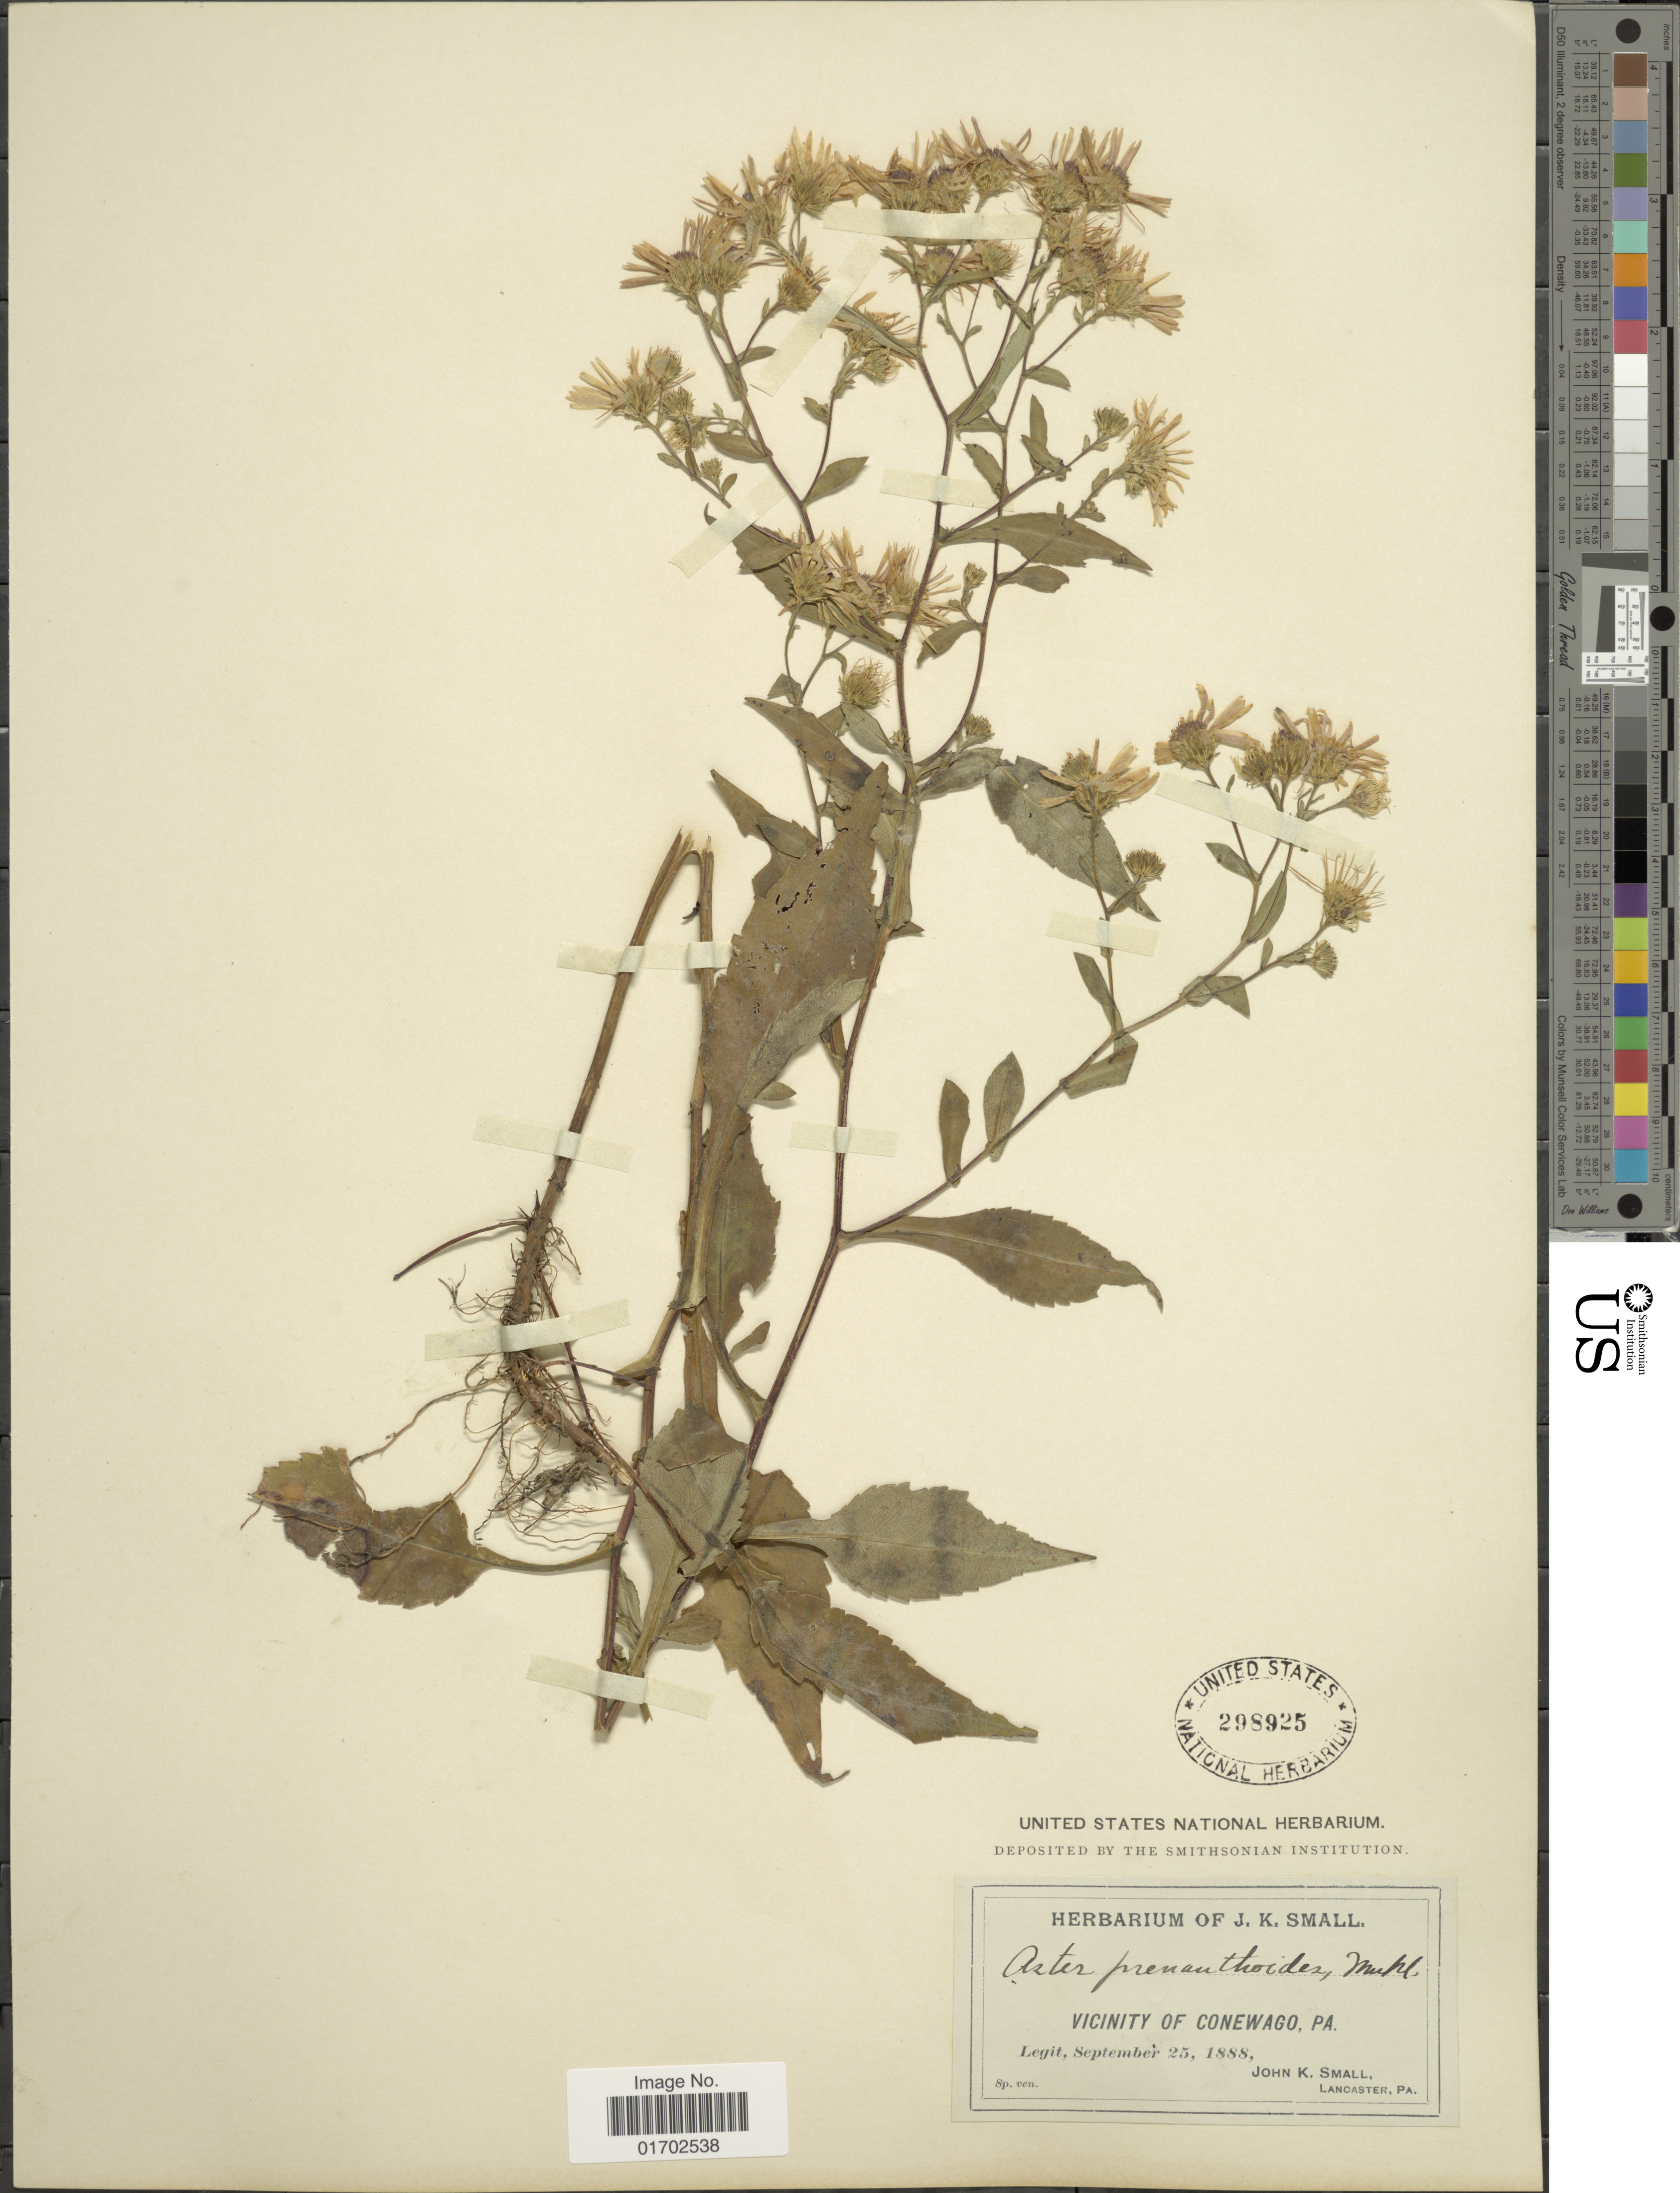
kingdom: Plantae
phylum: Tracheophyta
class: Magnoliopsida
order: Asterales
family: Asteraceae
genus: Symphyotrichum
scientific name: Symphyotrichum prenanthoides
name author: (Muhl. ex Willd.) G.L. Nesom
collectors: J. K. Small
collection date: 1888-09-25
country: United States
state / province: Pennsylvania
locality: Vicinity of Conewago, Pa.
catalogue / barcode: US 298925